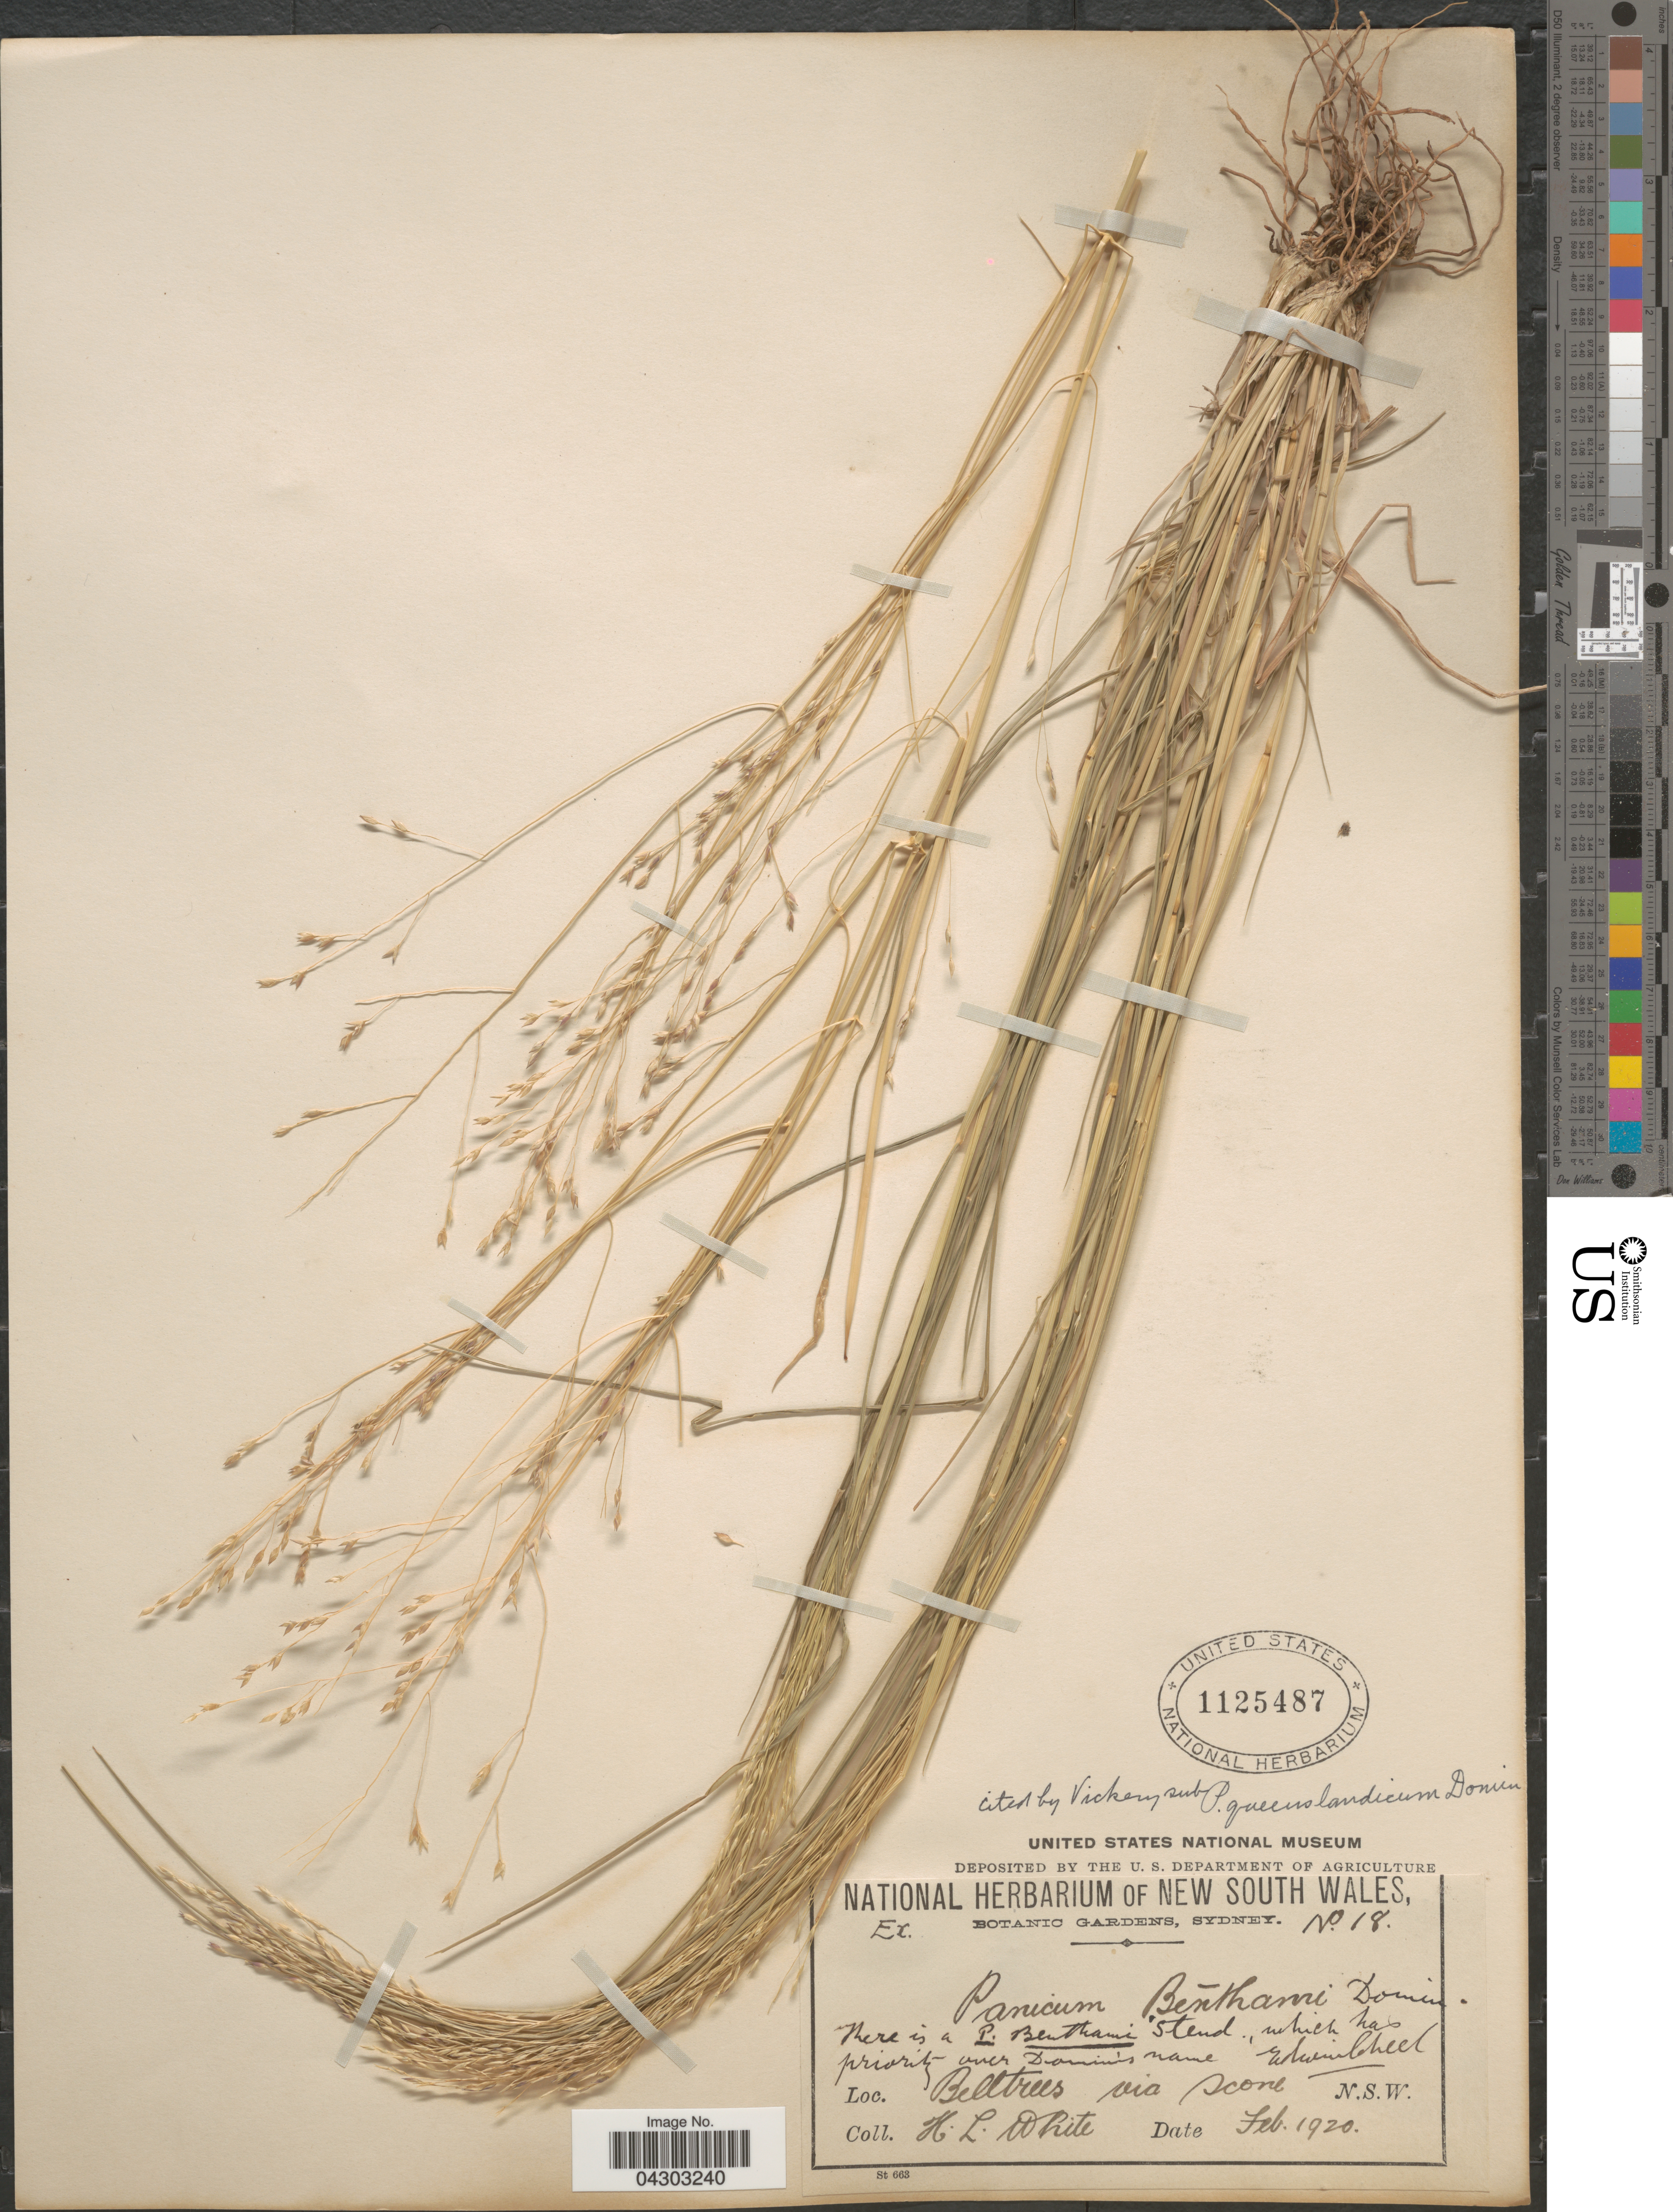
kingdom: Plantae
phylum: Tracheophyta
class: Liliopsida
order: Poales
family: Poaceae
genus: Panicum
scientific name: Panicum queenslandicum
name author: Domin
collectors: H. White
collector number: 18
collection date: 1920-02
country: Australia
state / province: New South Wales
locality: Belltrees via Scone.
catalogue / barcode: US 1125487